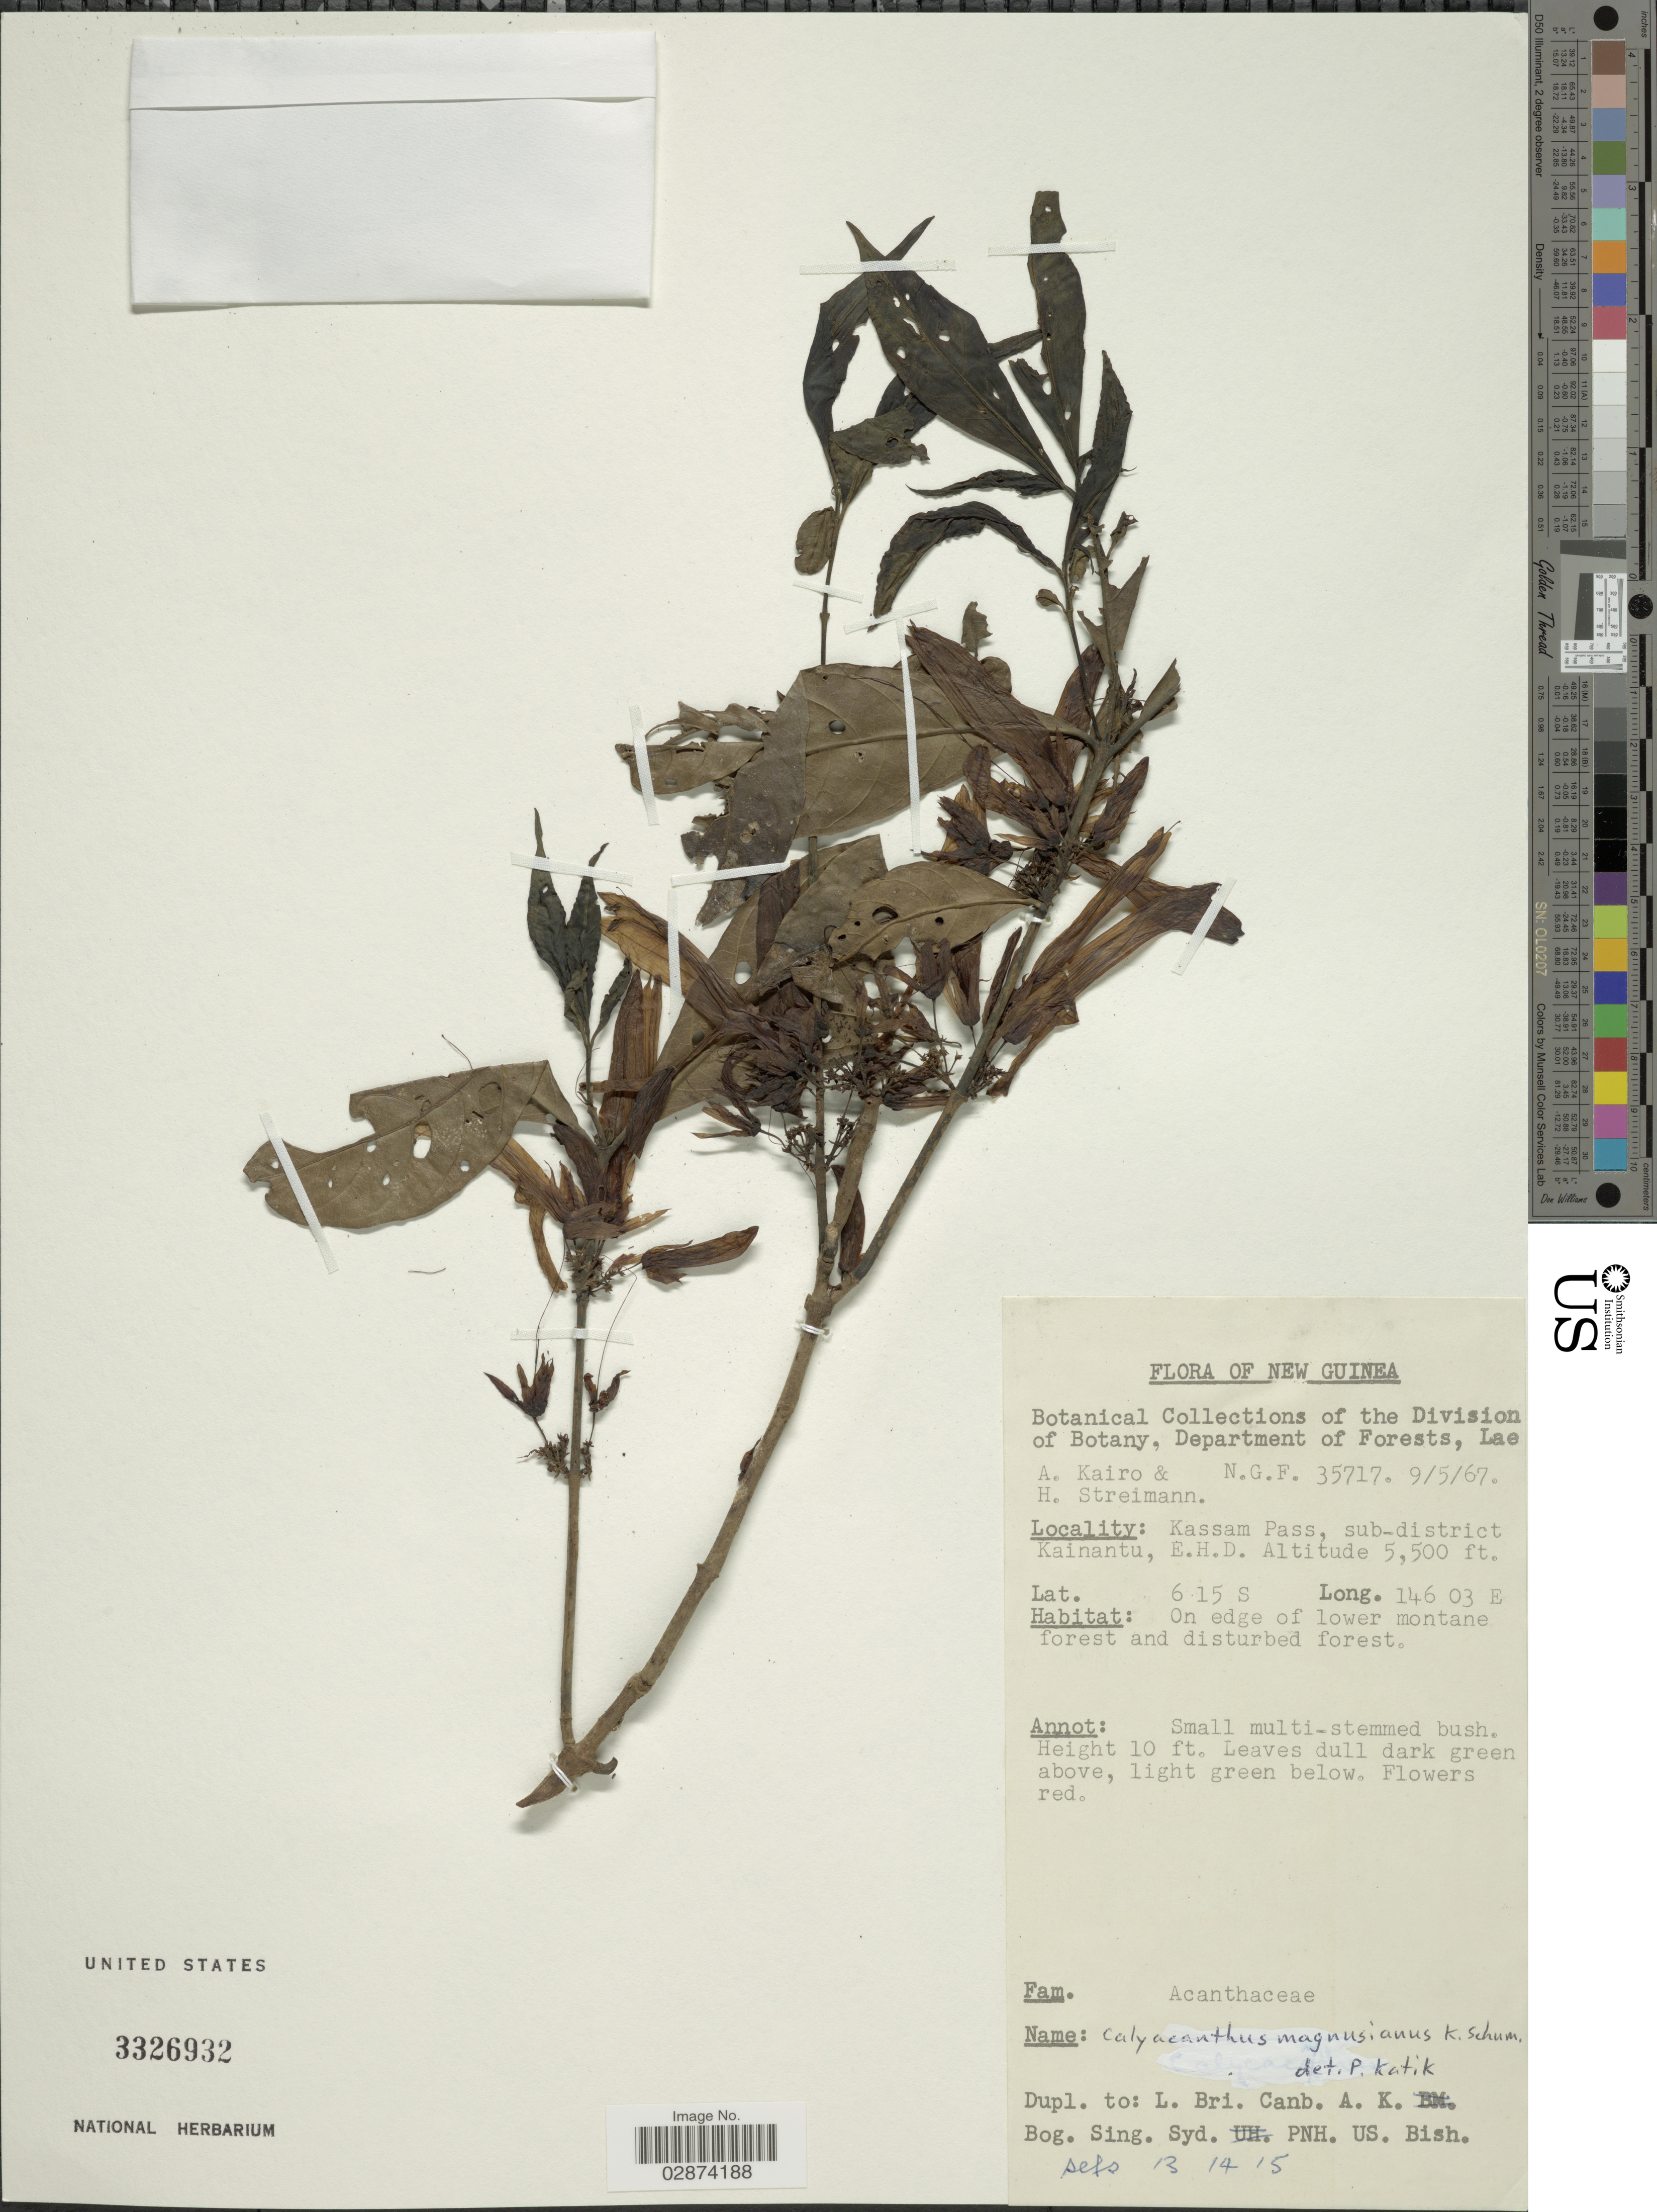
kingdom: Plantae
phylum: Tracheophyta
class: Magnoliopsida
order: Lamiales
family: Acanthaceae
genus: Calycacanthus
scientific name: Calycacanthus magnusianus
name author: K. Schum.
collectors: A. Kairo & H. Streimann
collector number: N.G.F. 35717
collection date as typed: Transcribed d/m/y: 9/5/67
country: Papua New Guinea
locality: New Guinea. Kassam Pass, sub-district Kainantu, E.H.D.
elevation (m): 1676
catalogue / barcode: US 3326932